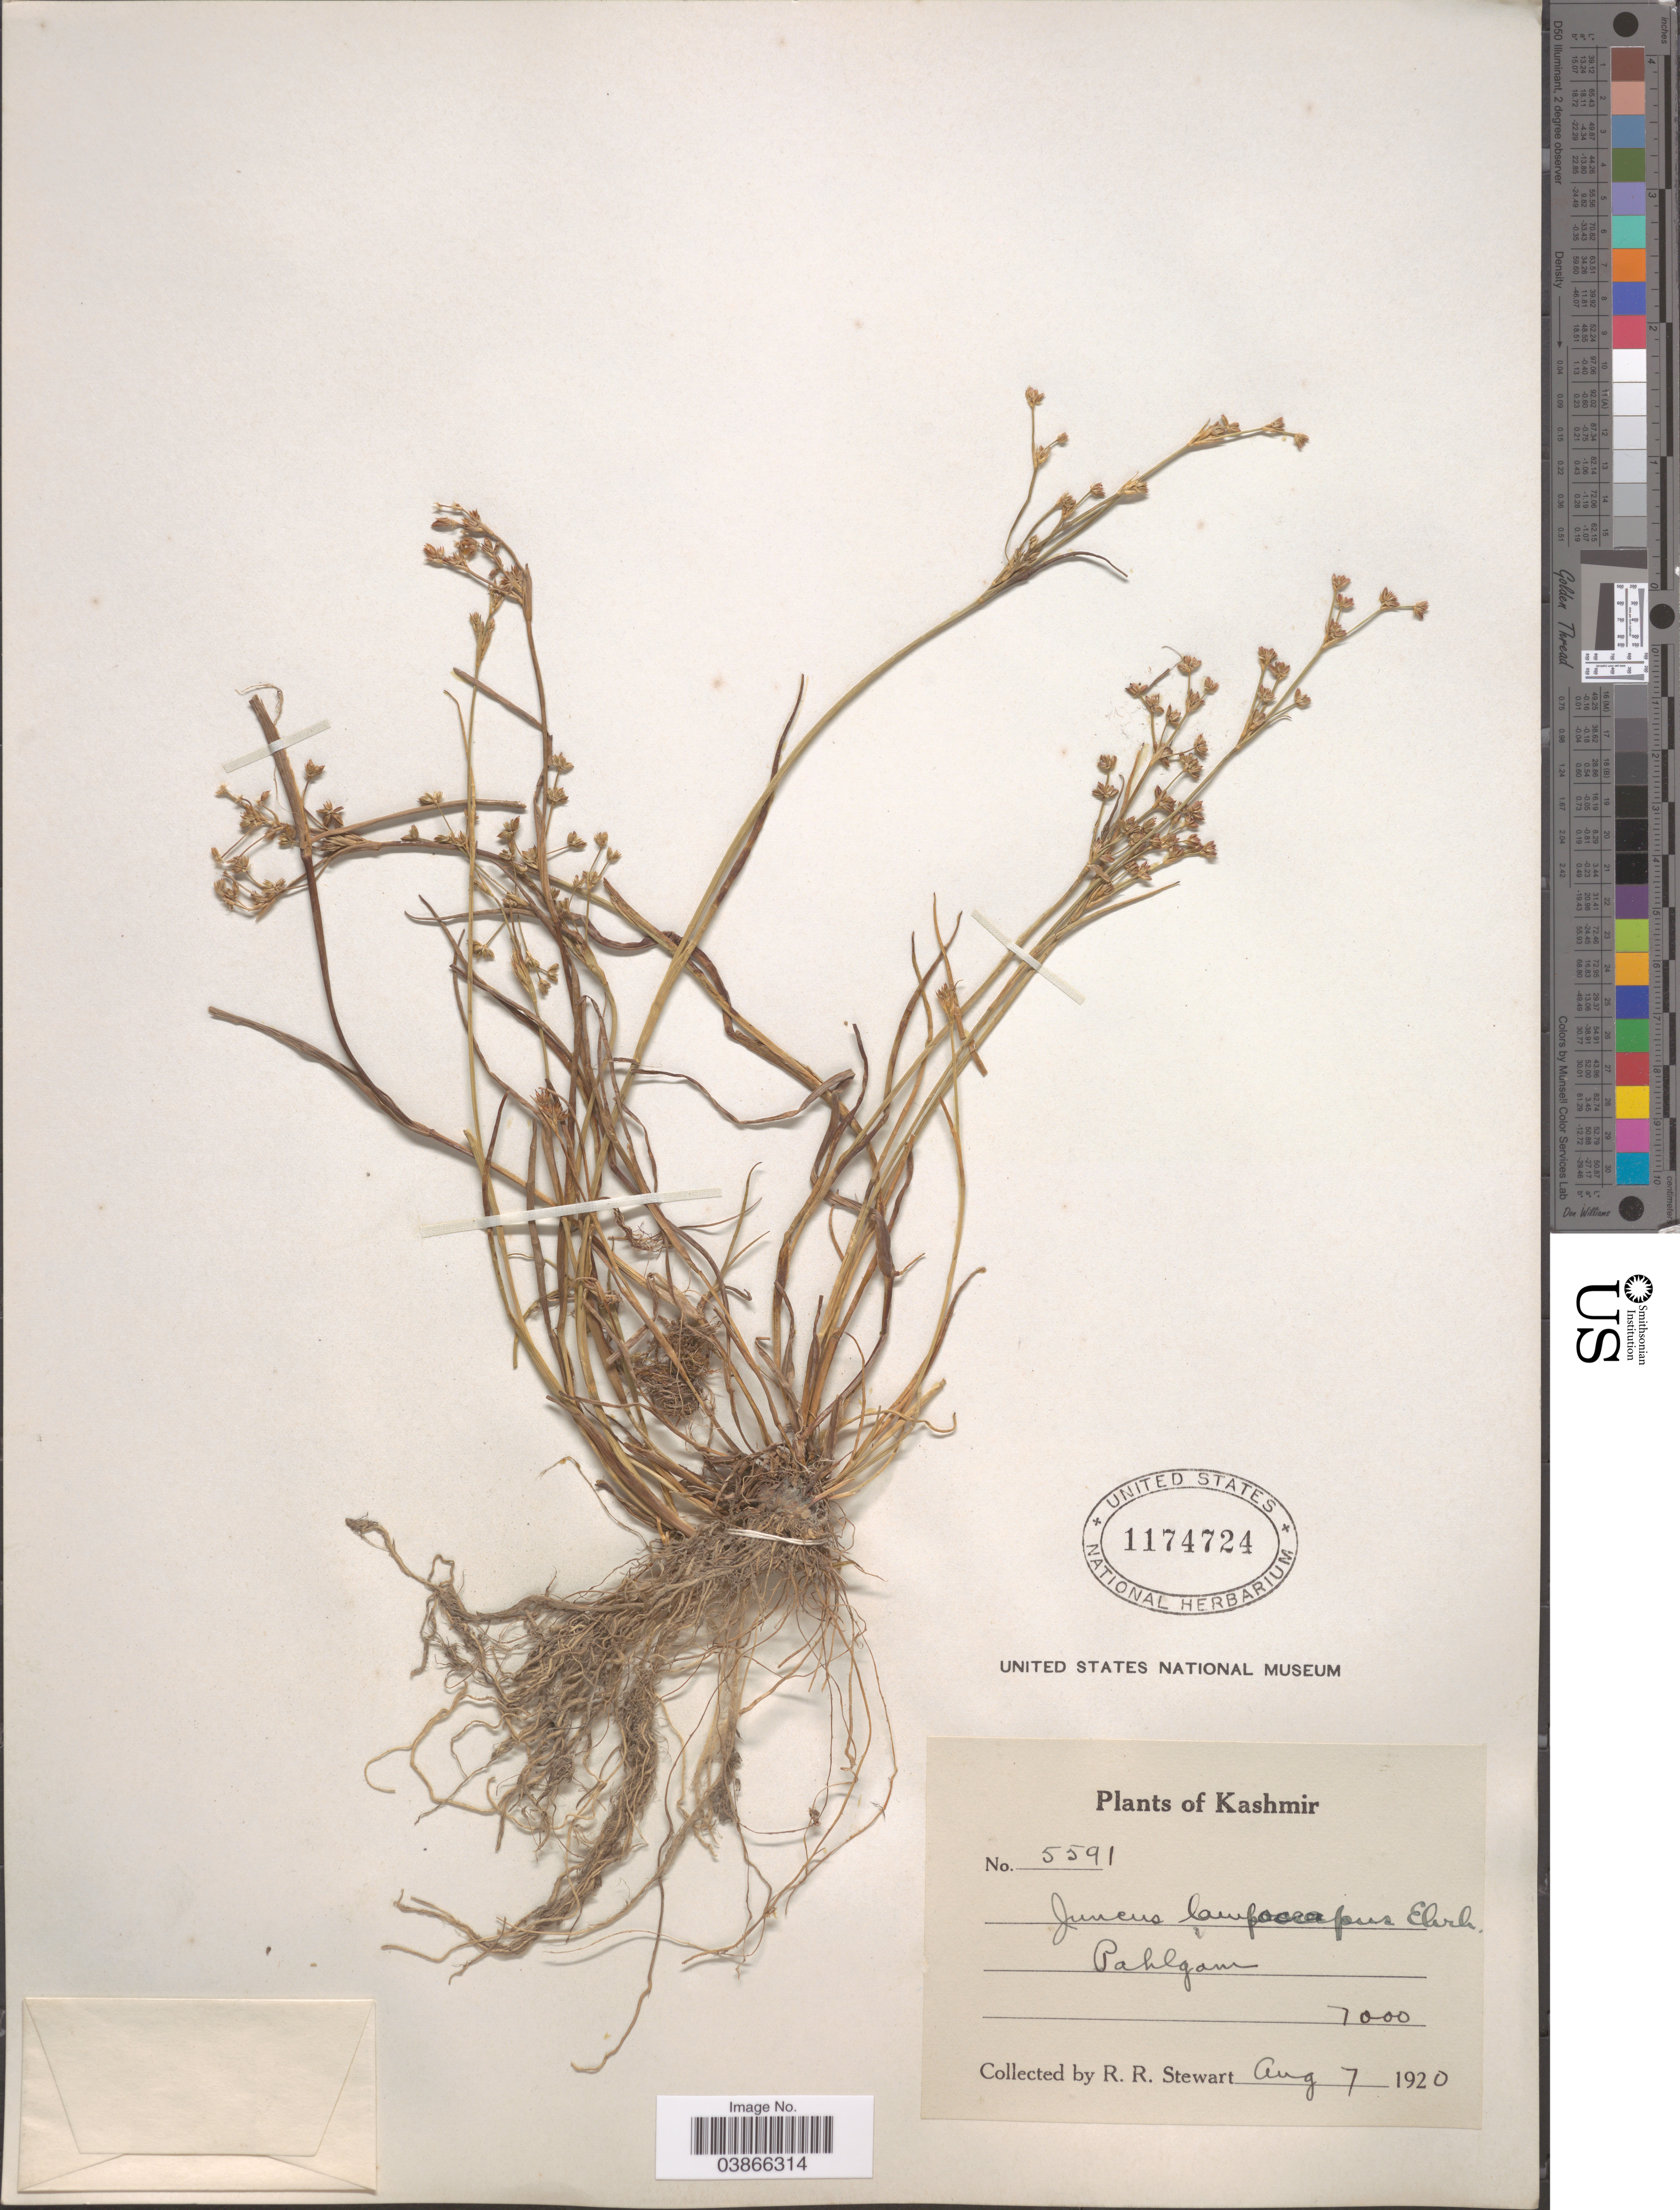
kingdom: Plantae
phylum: Tracheophyta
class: Liliopsida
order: Poales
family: Juncaceae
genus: Juncus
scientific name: Juncus lampocarpus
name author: Ehrh.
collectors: R. Stewart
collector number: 5591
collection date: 1920-08-07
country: India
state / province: Jammu and Kashmir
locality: Kashmir. Pahlgam.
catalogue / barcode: US 1174724